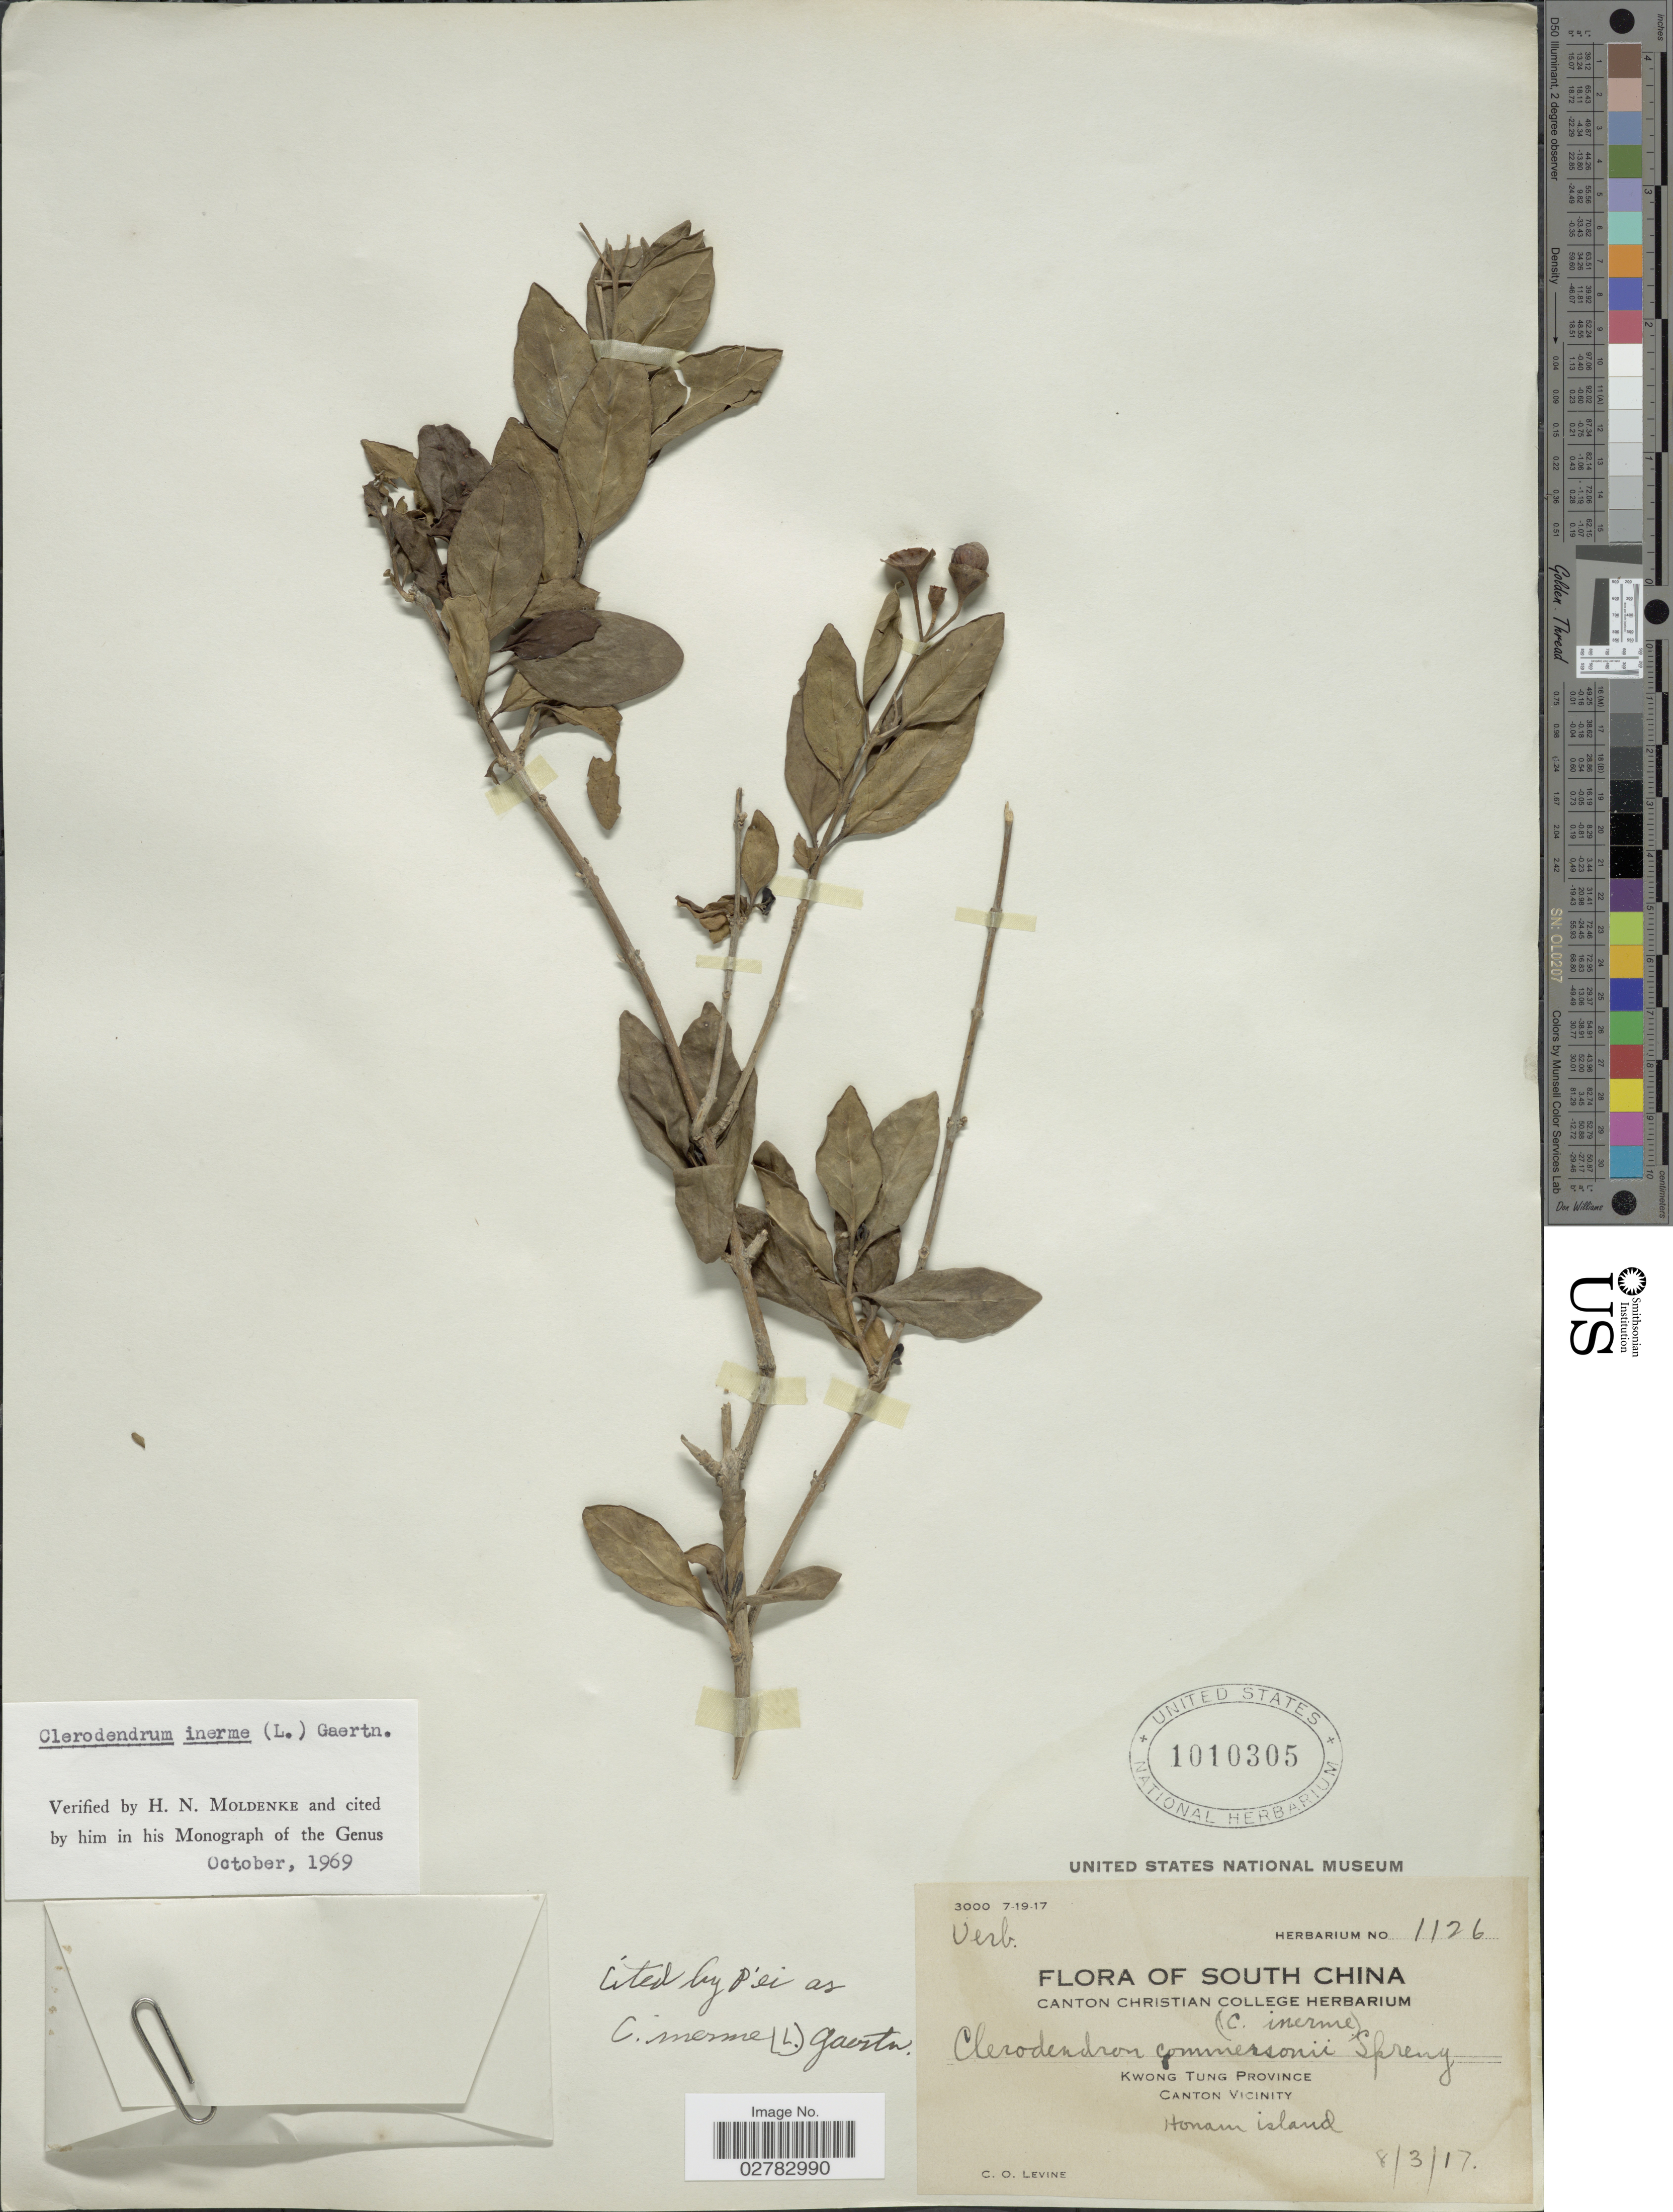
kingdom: Plantae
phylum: Tracheophyta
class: Magnoliopsida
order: Lamiales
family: Lamiaceae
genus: Clerodendrum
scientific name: Clerodendrum inerme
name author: (L.) Gaertn.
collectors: C. O. Levine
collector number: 1126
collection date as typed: Transcribed d/m/y: 8/3/17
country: China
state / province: Guangdong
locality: South China. Kwong Tung Province. Canton Vicinity. Honam island.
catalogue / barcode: US 1010305